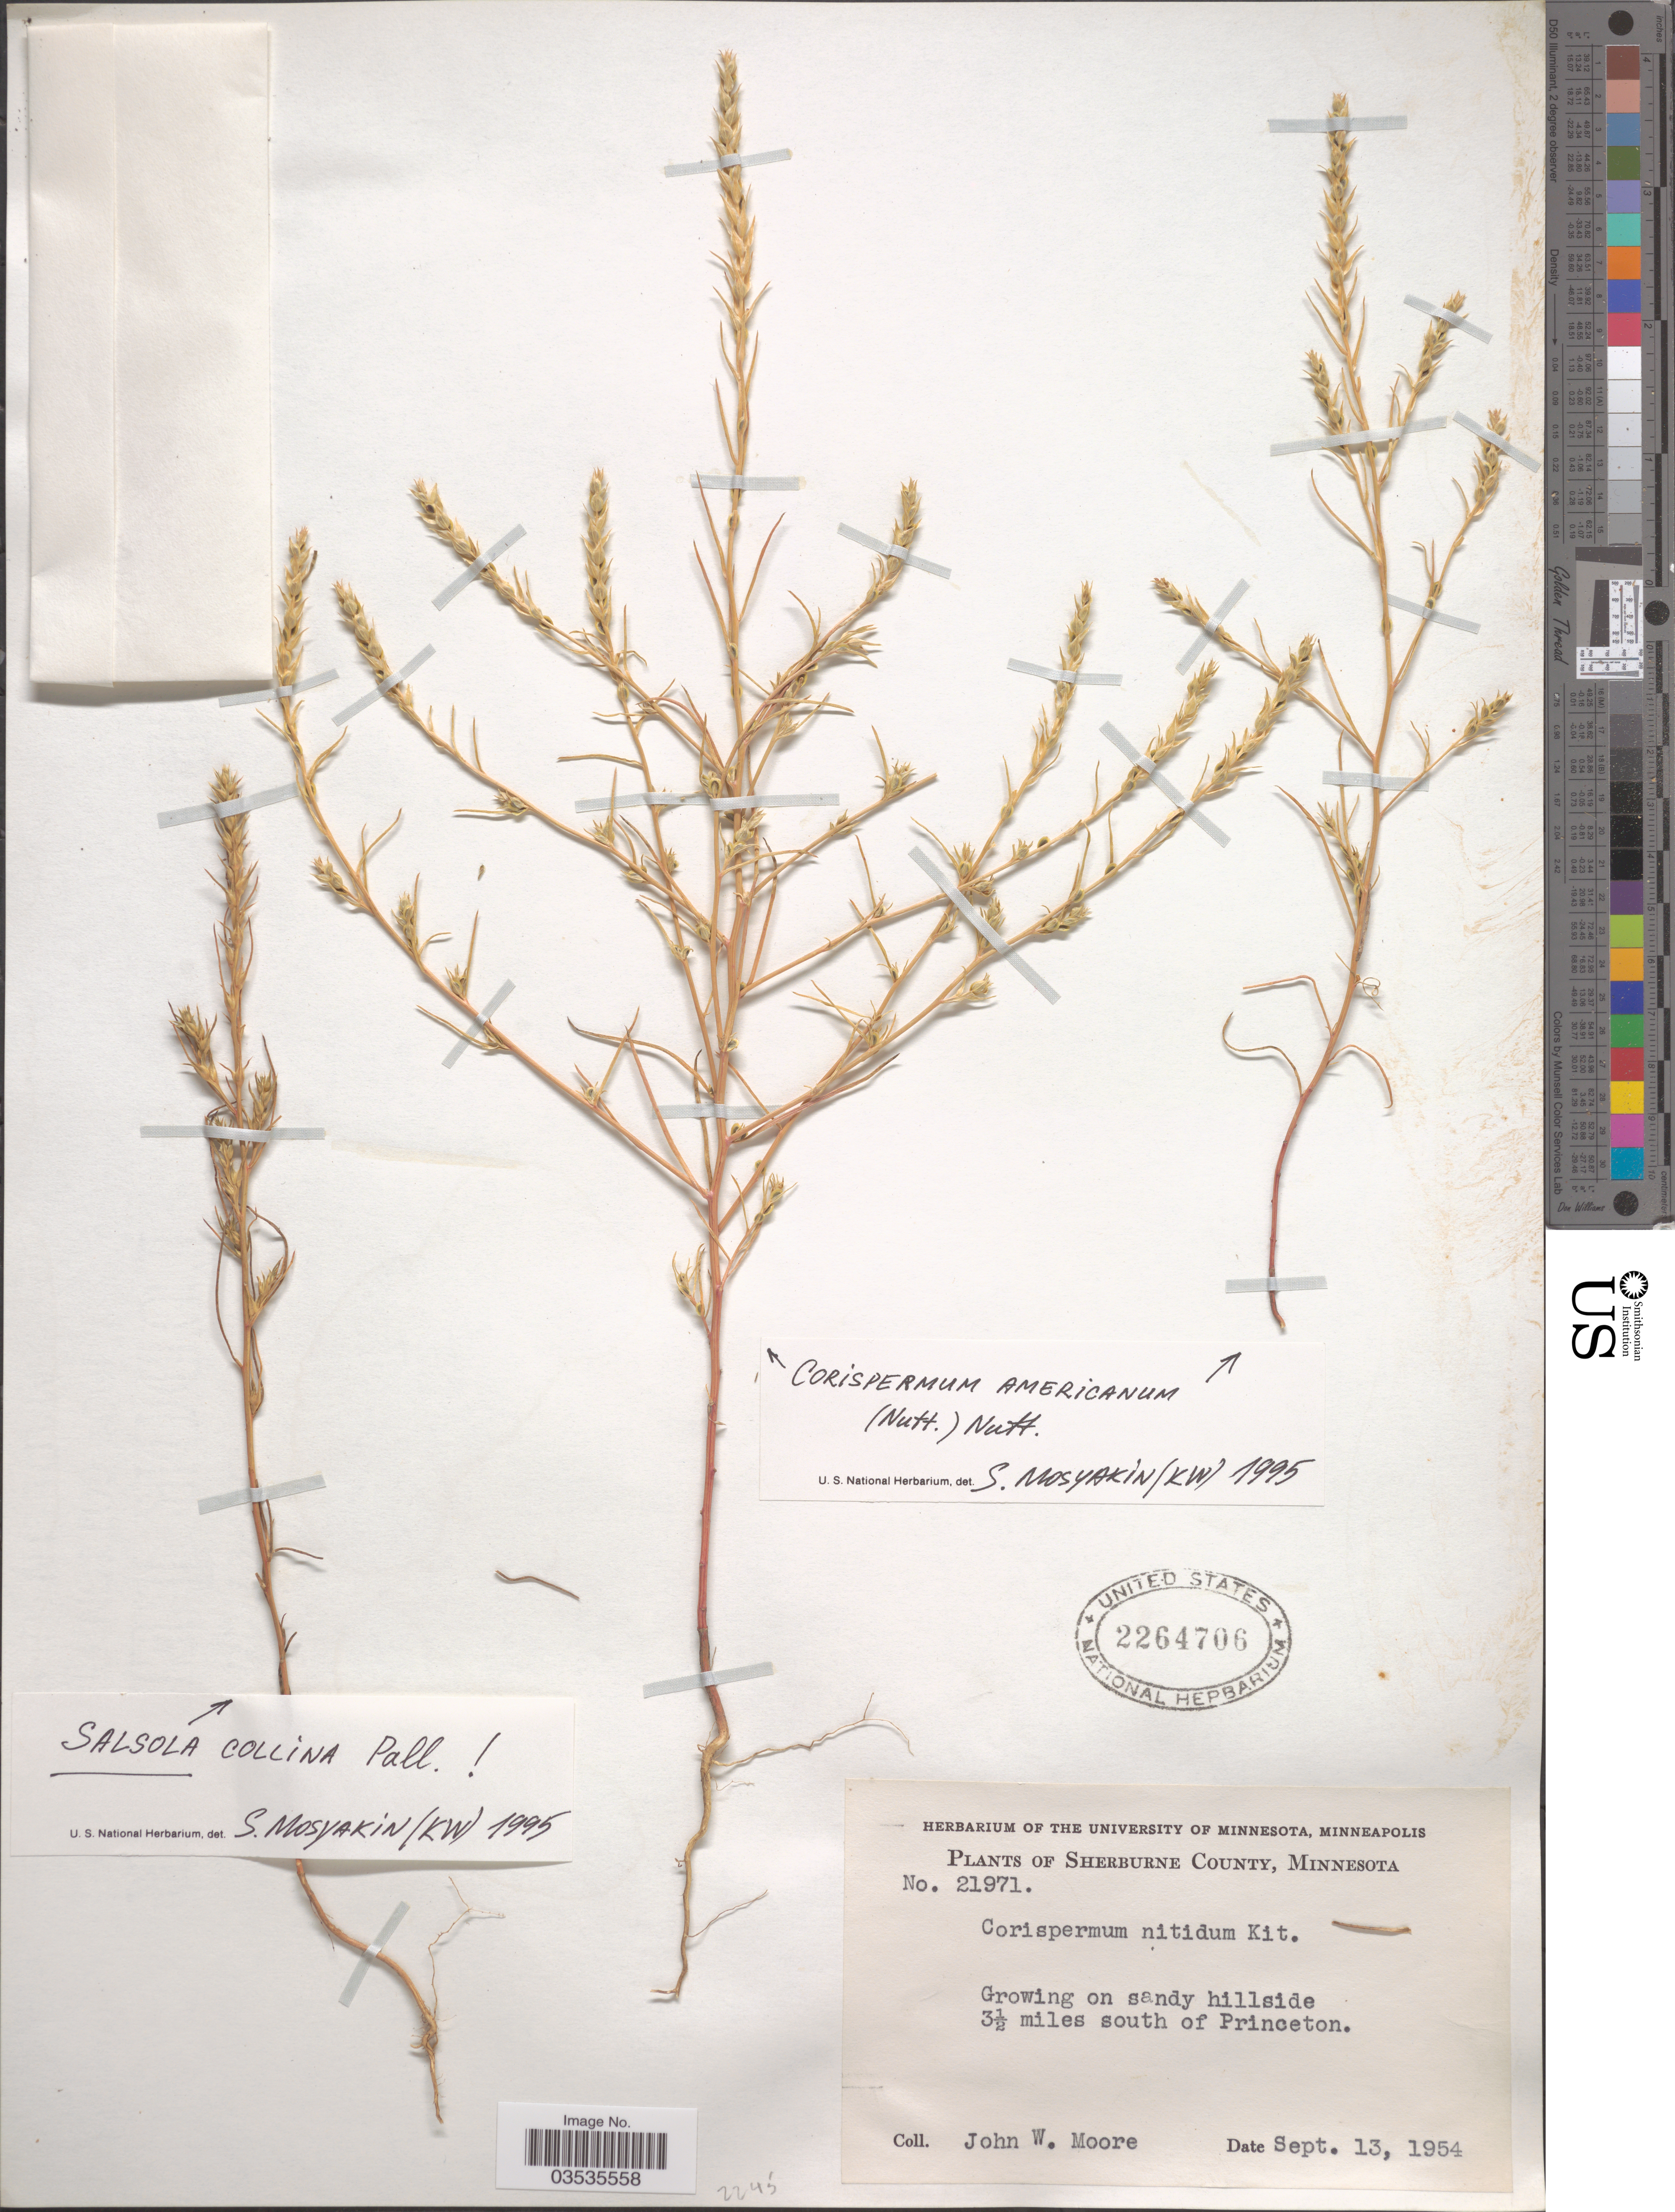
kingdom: Plantae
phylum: Tracheophyta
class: Magnoliopsida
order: Caryophyllales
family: Amaranthaceae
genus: Corispermum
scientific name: Corispermum americanum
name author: (Nutt.) Nutt.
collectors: J. Moore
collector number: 21971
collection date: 1954-09-13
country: United States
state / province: Minnesota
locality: Sherburne County. 3½ miles south of Princeton.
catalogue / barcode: US 2264706